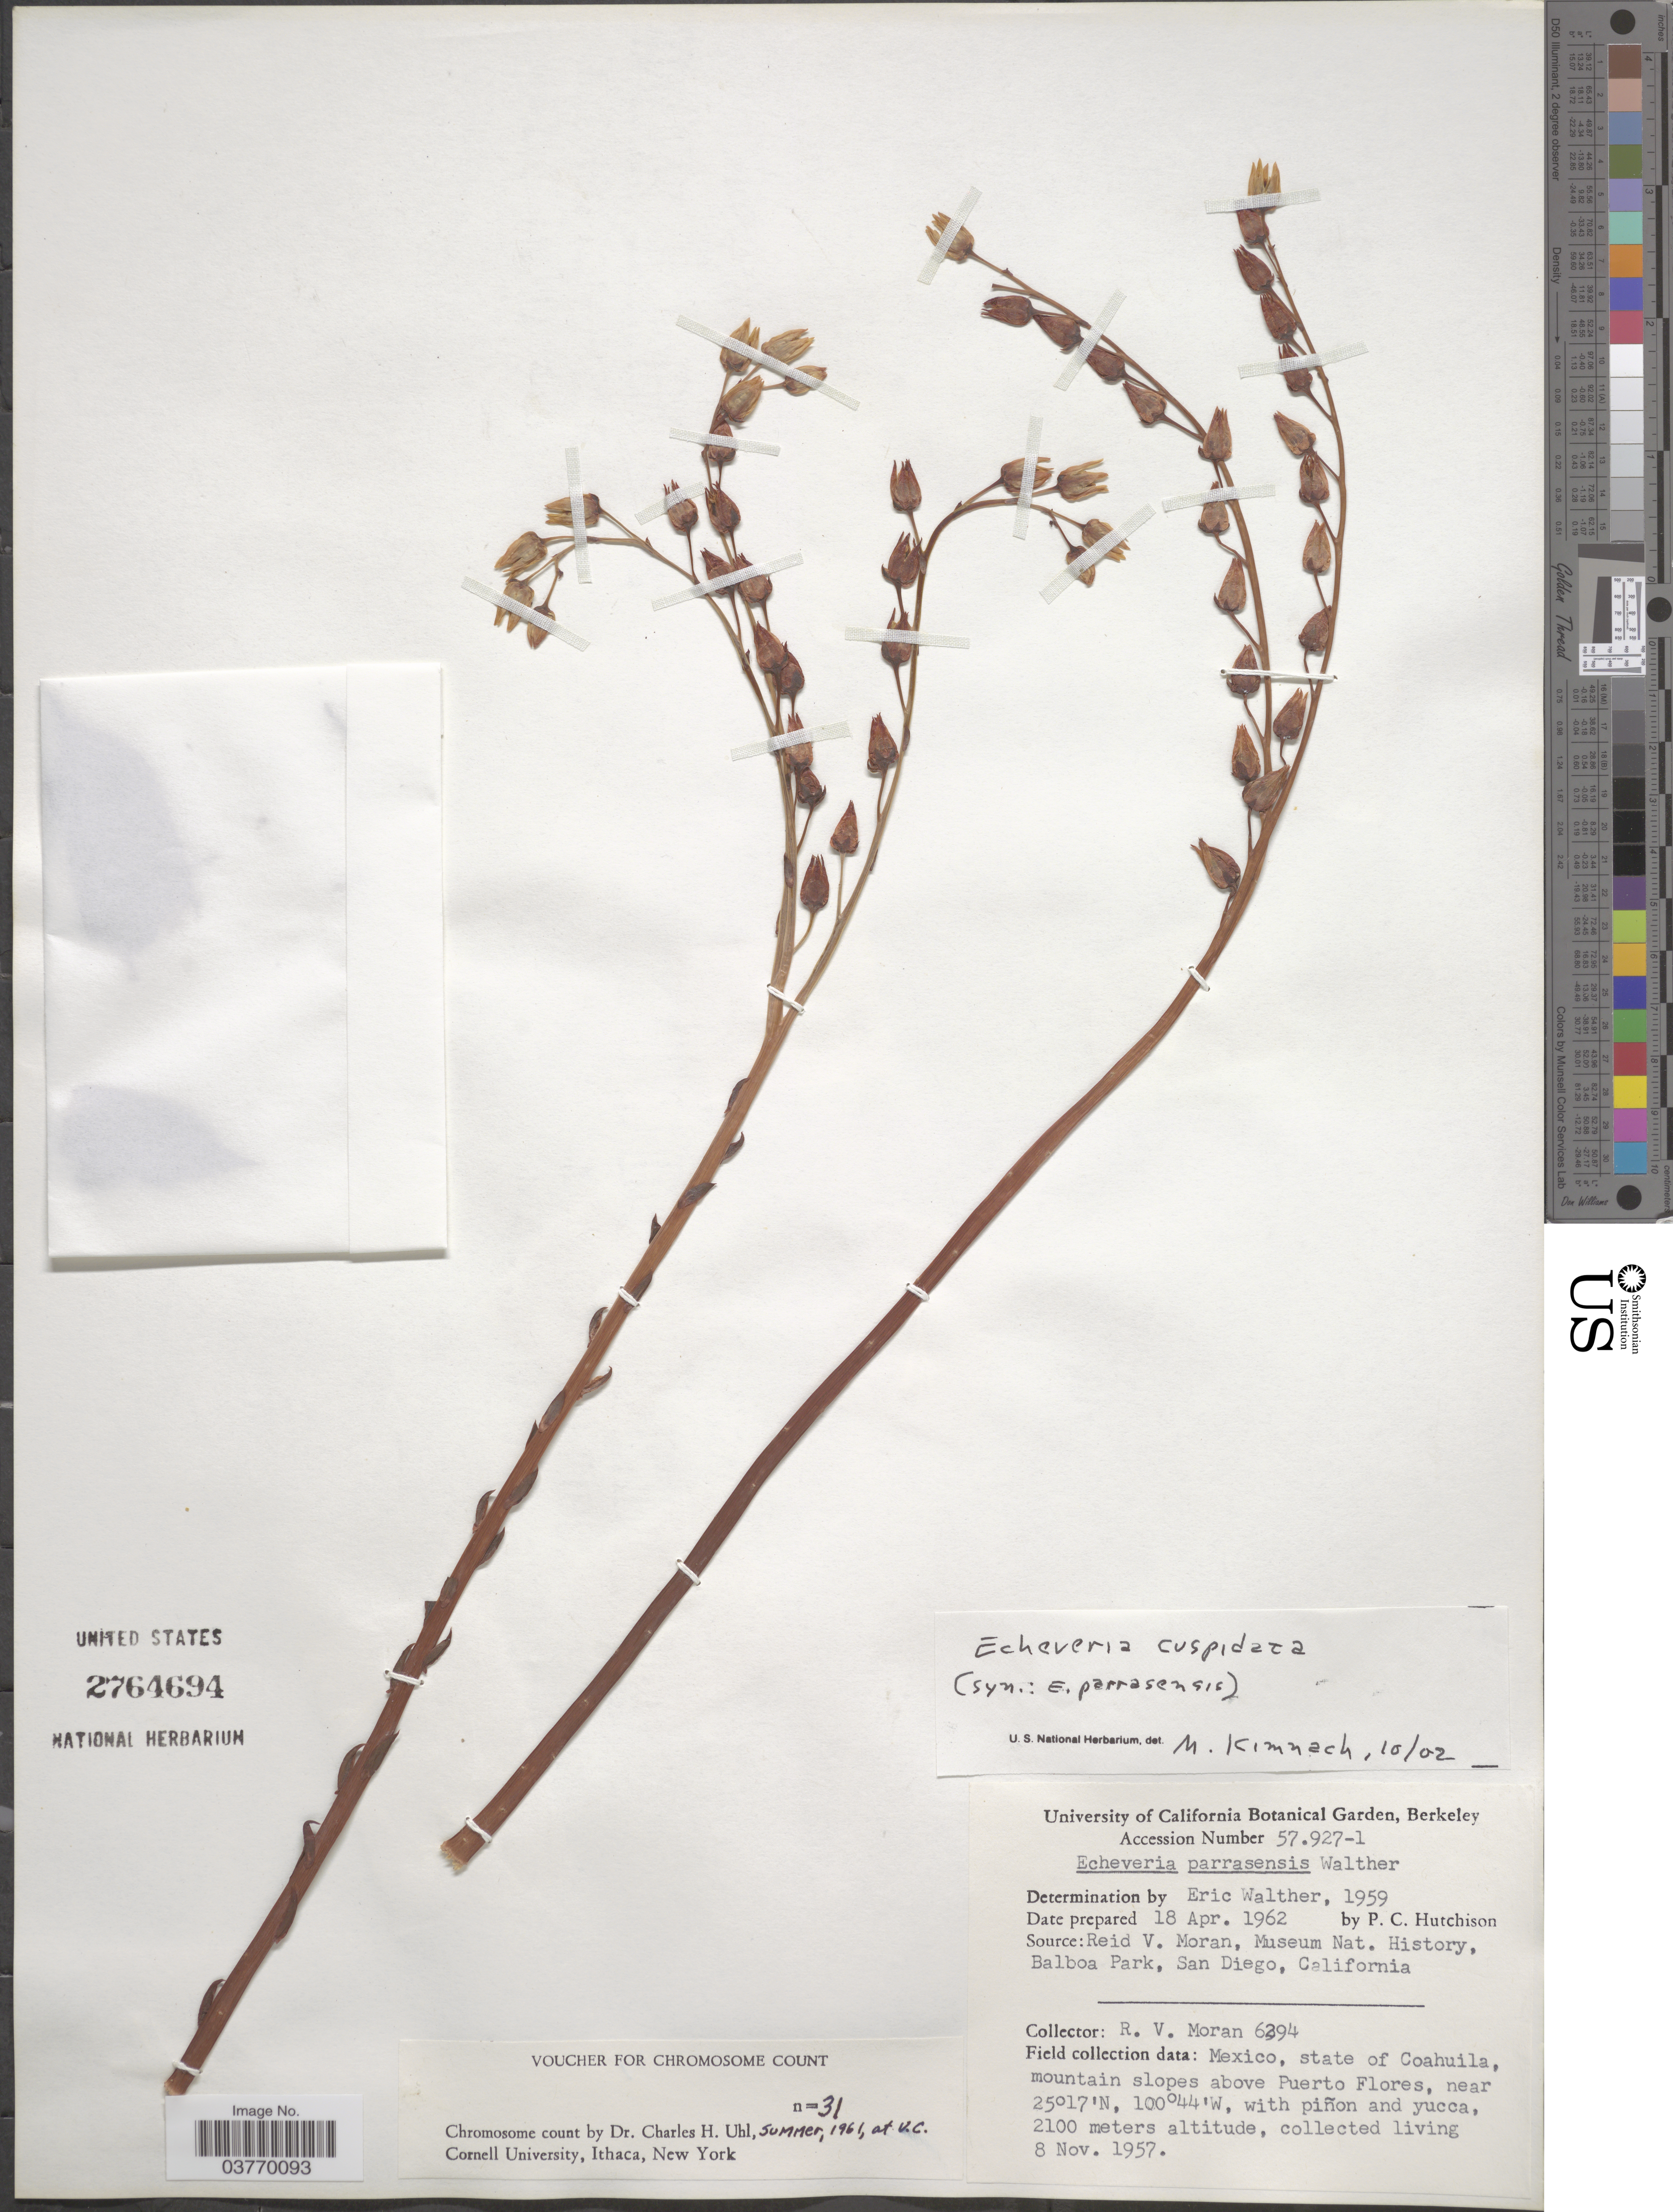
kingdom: Plantae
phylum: Tracheophyta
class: Magnoliopsida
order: Saxifragales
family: Crassulaceae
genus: Echeveria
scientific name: Echeveria cuspidata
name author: Rose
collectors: P. C. Hutchison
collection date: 1962-04-18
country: United States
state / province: California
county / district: Alameda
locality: University of California Botanical Garden, Berkeley.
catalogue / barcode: US 2764694